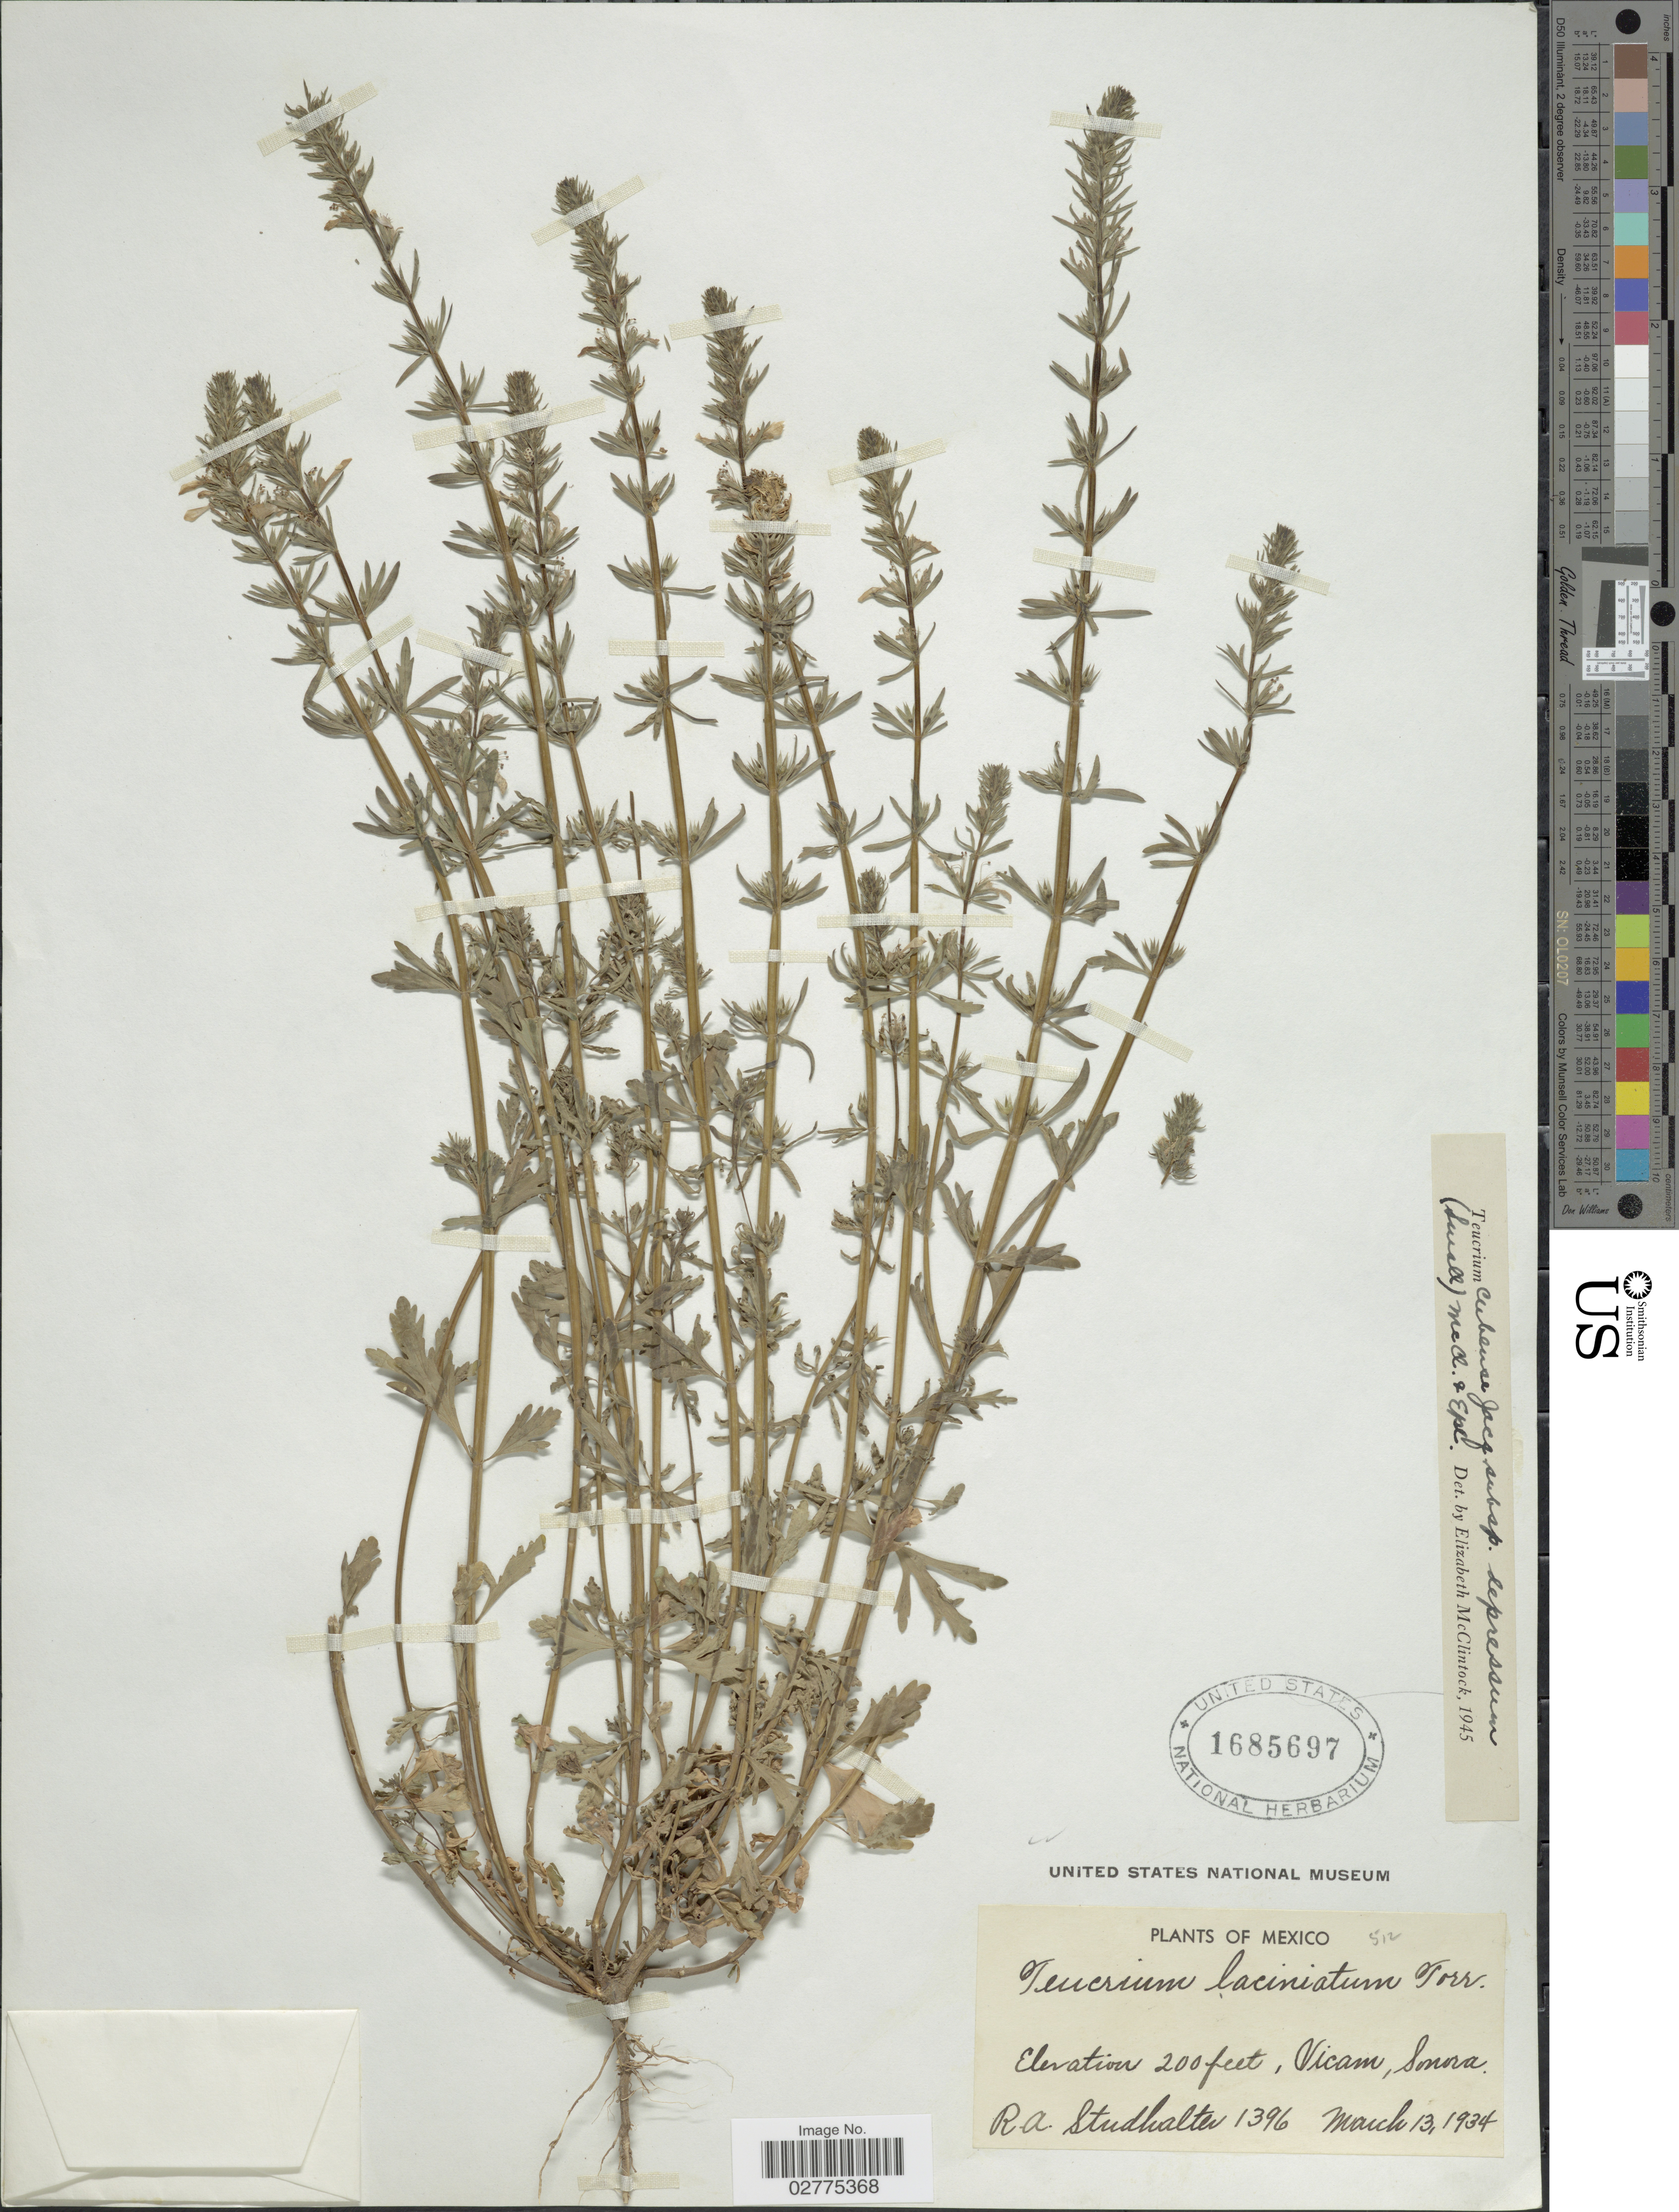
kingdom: Plantae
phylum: Tracheophyta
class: Magnoliopsida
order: Lamiales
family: Lamiaceae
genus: Teucrium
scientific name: Teucrium cubense subsp. depressum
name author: (Small) E. M. McClint. & Epling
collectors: R. Studhalter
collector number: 1396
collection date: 1934-03-13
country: Mexico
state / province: Sonora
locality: Vicam, Sonora.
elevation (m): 61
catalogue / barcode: US 1685697